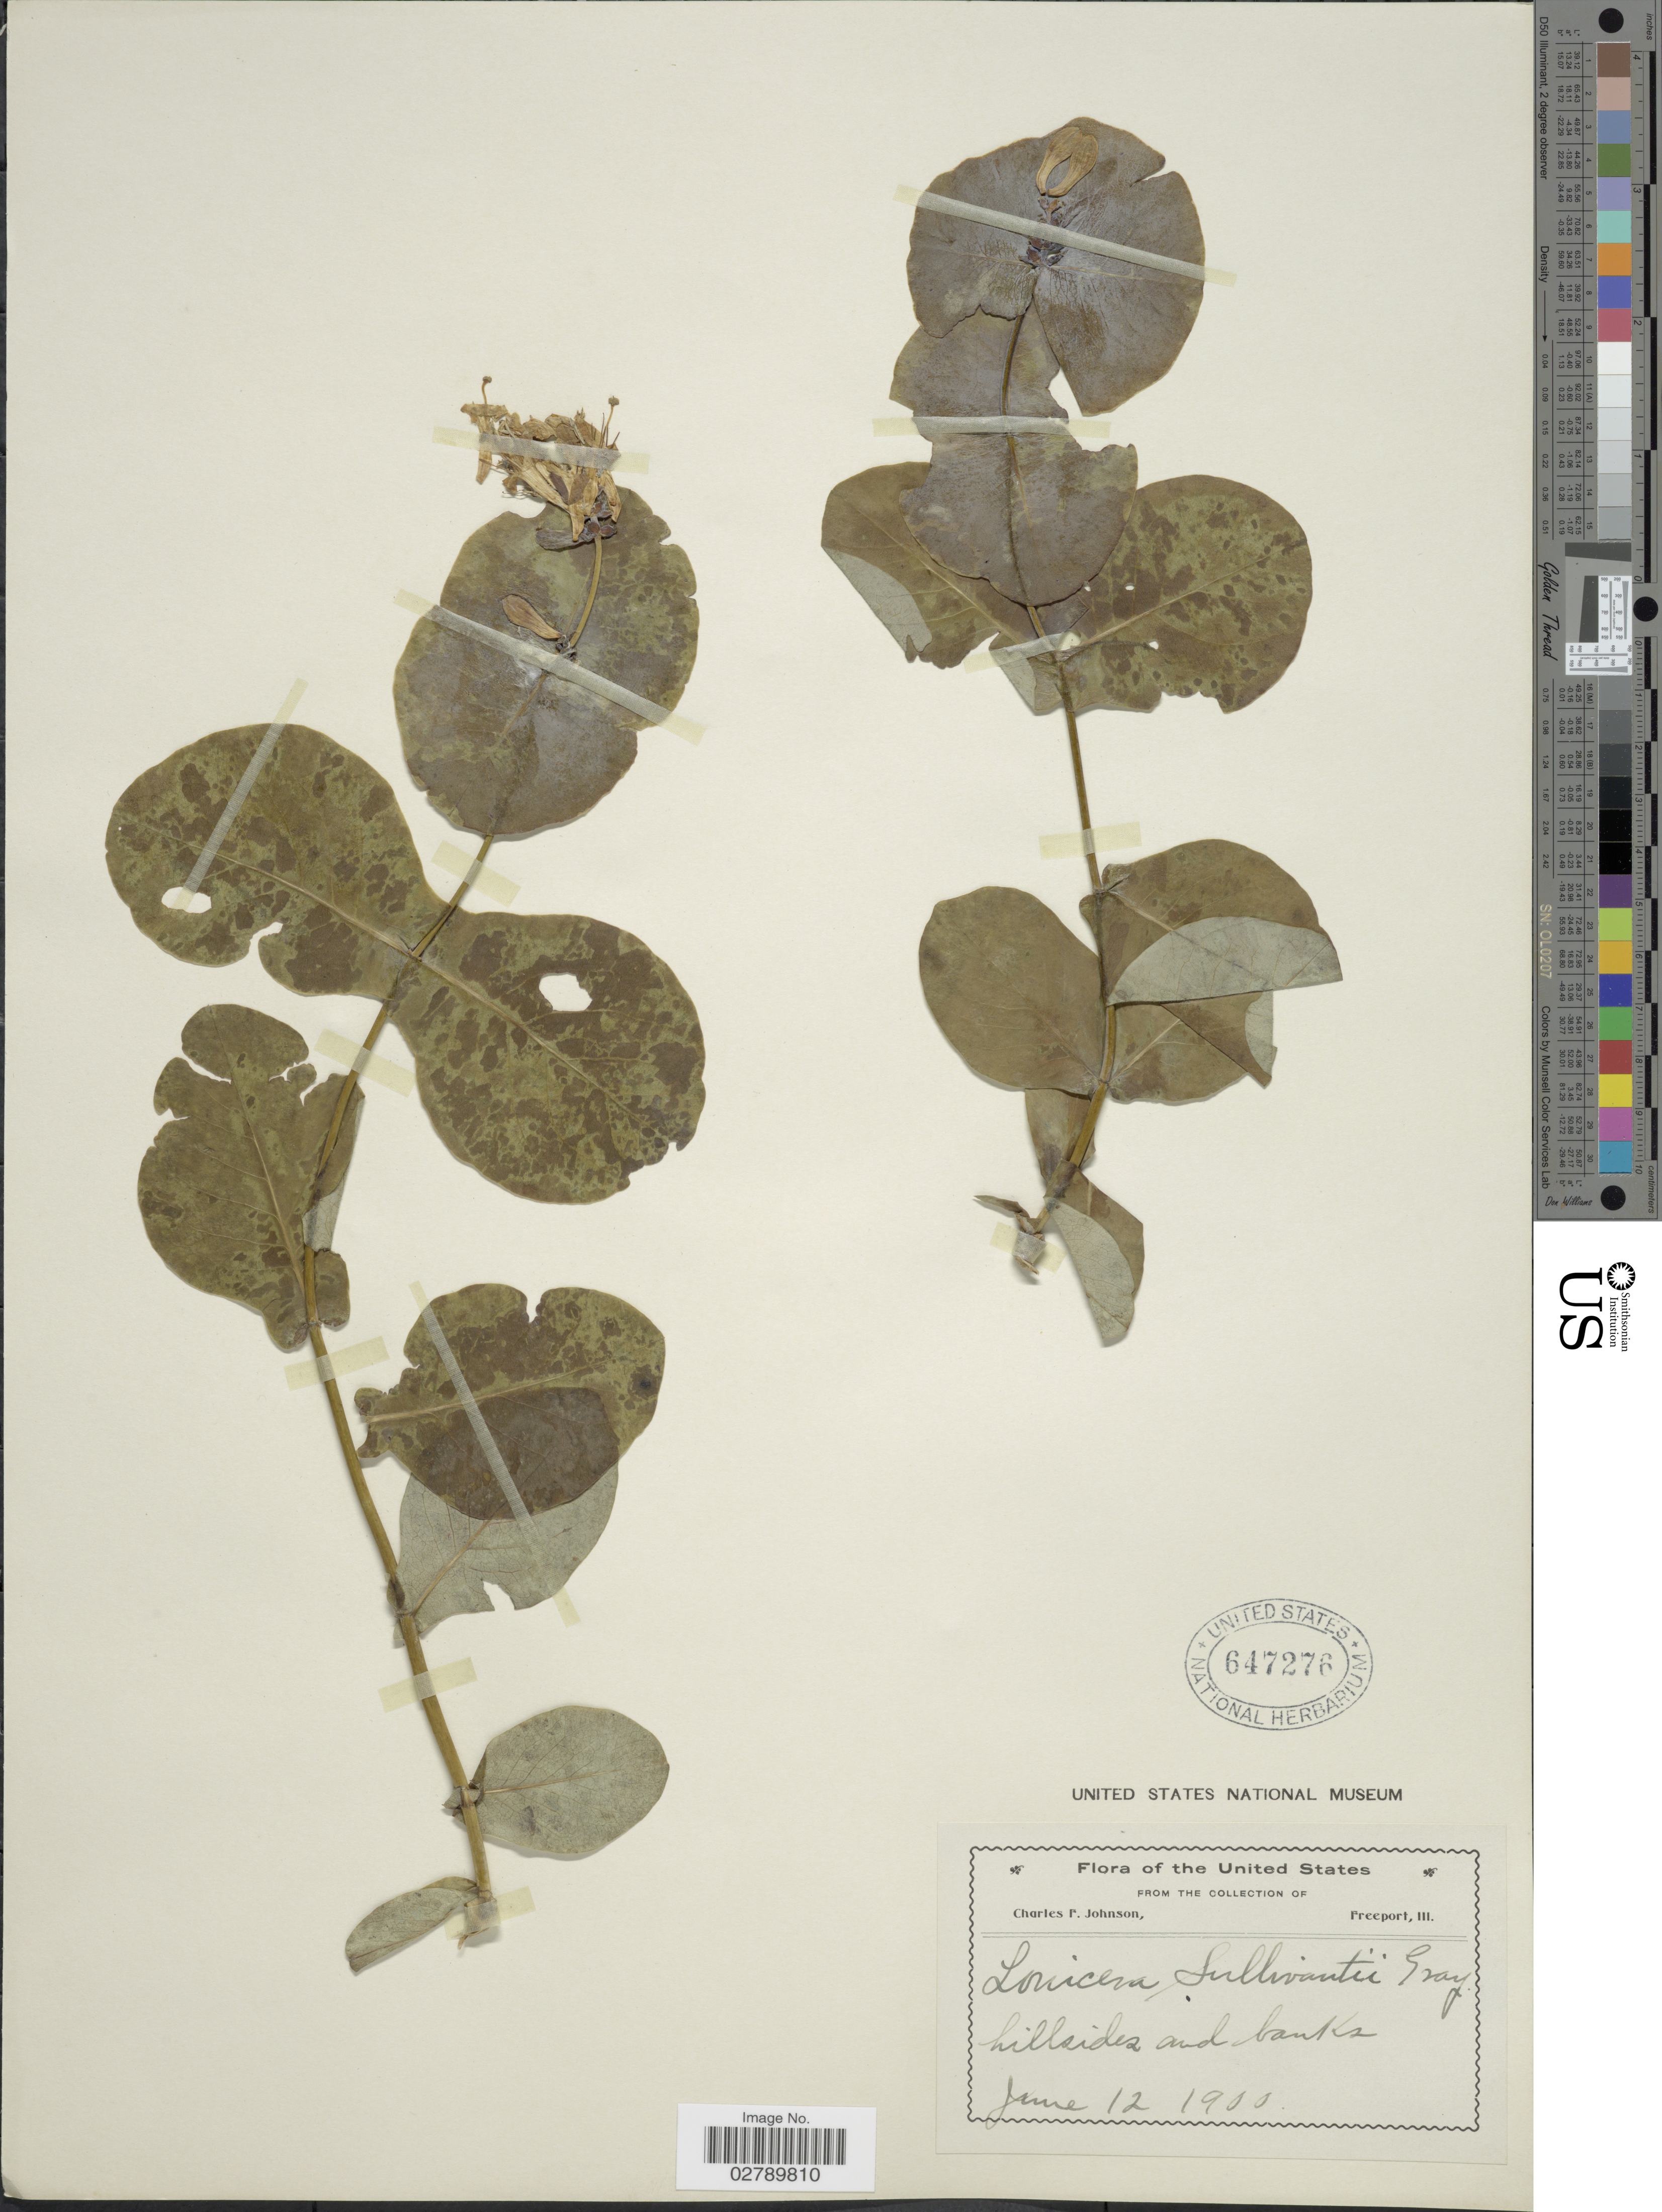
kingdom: Plantae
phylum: Tracheophyta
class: Magnoliopsida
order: Dipsacales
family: Caprifoliaceae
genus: Lonicera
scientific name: Lonicera prolifera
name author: (O. Kirchner) Booth ex Rehder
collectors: C. F. Johnson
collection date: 1900-06-12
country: United States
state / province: Illinois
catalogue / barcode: US 647276